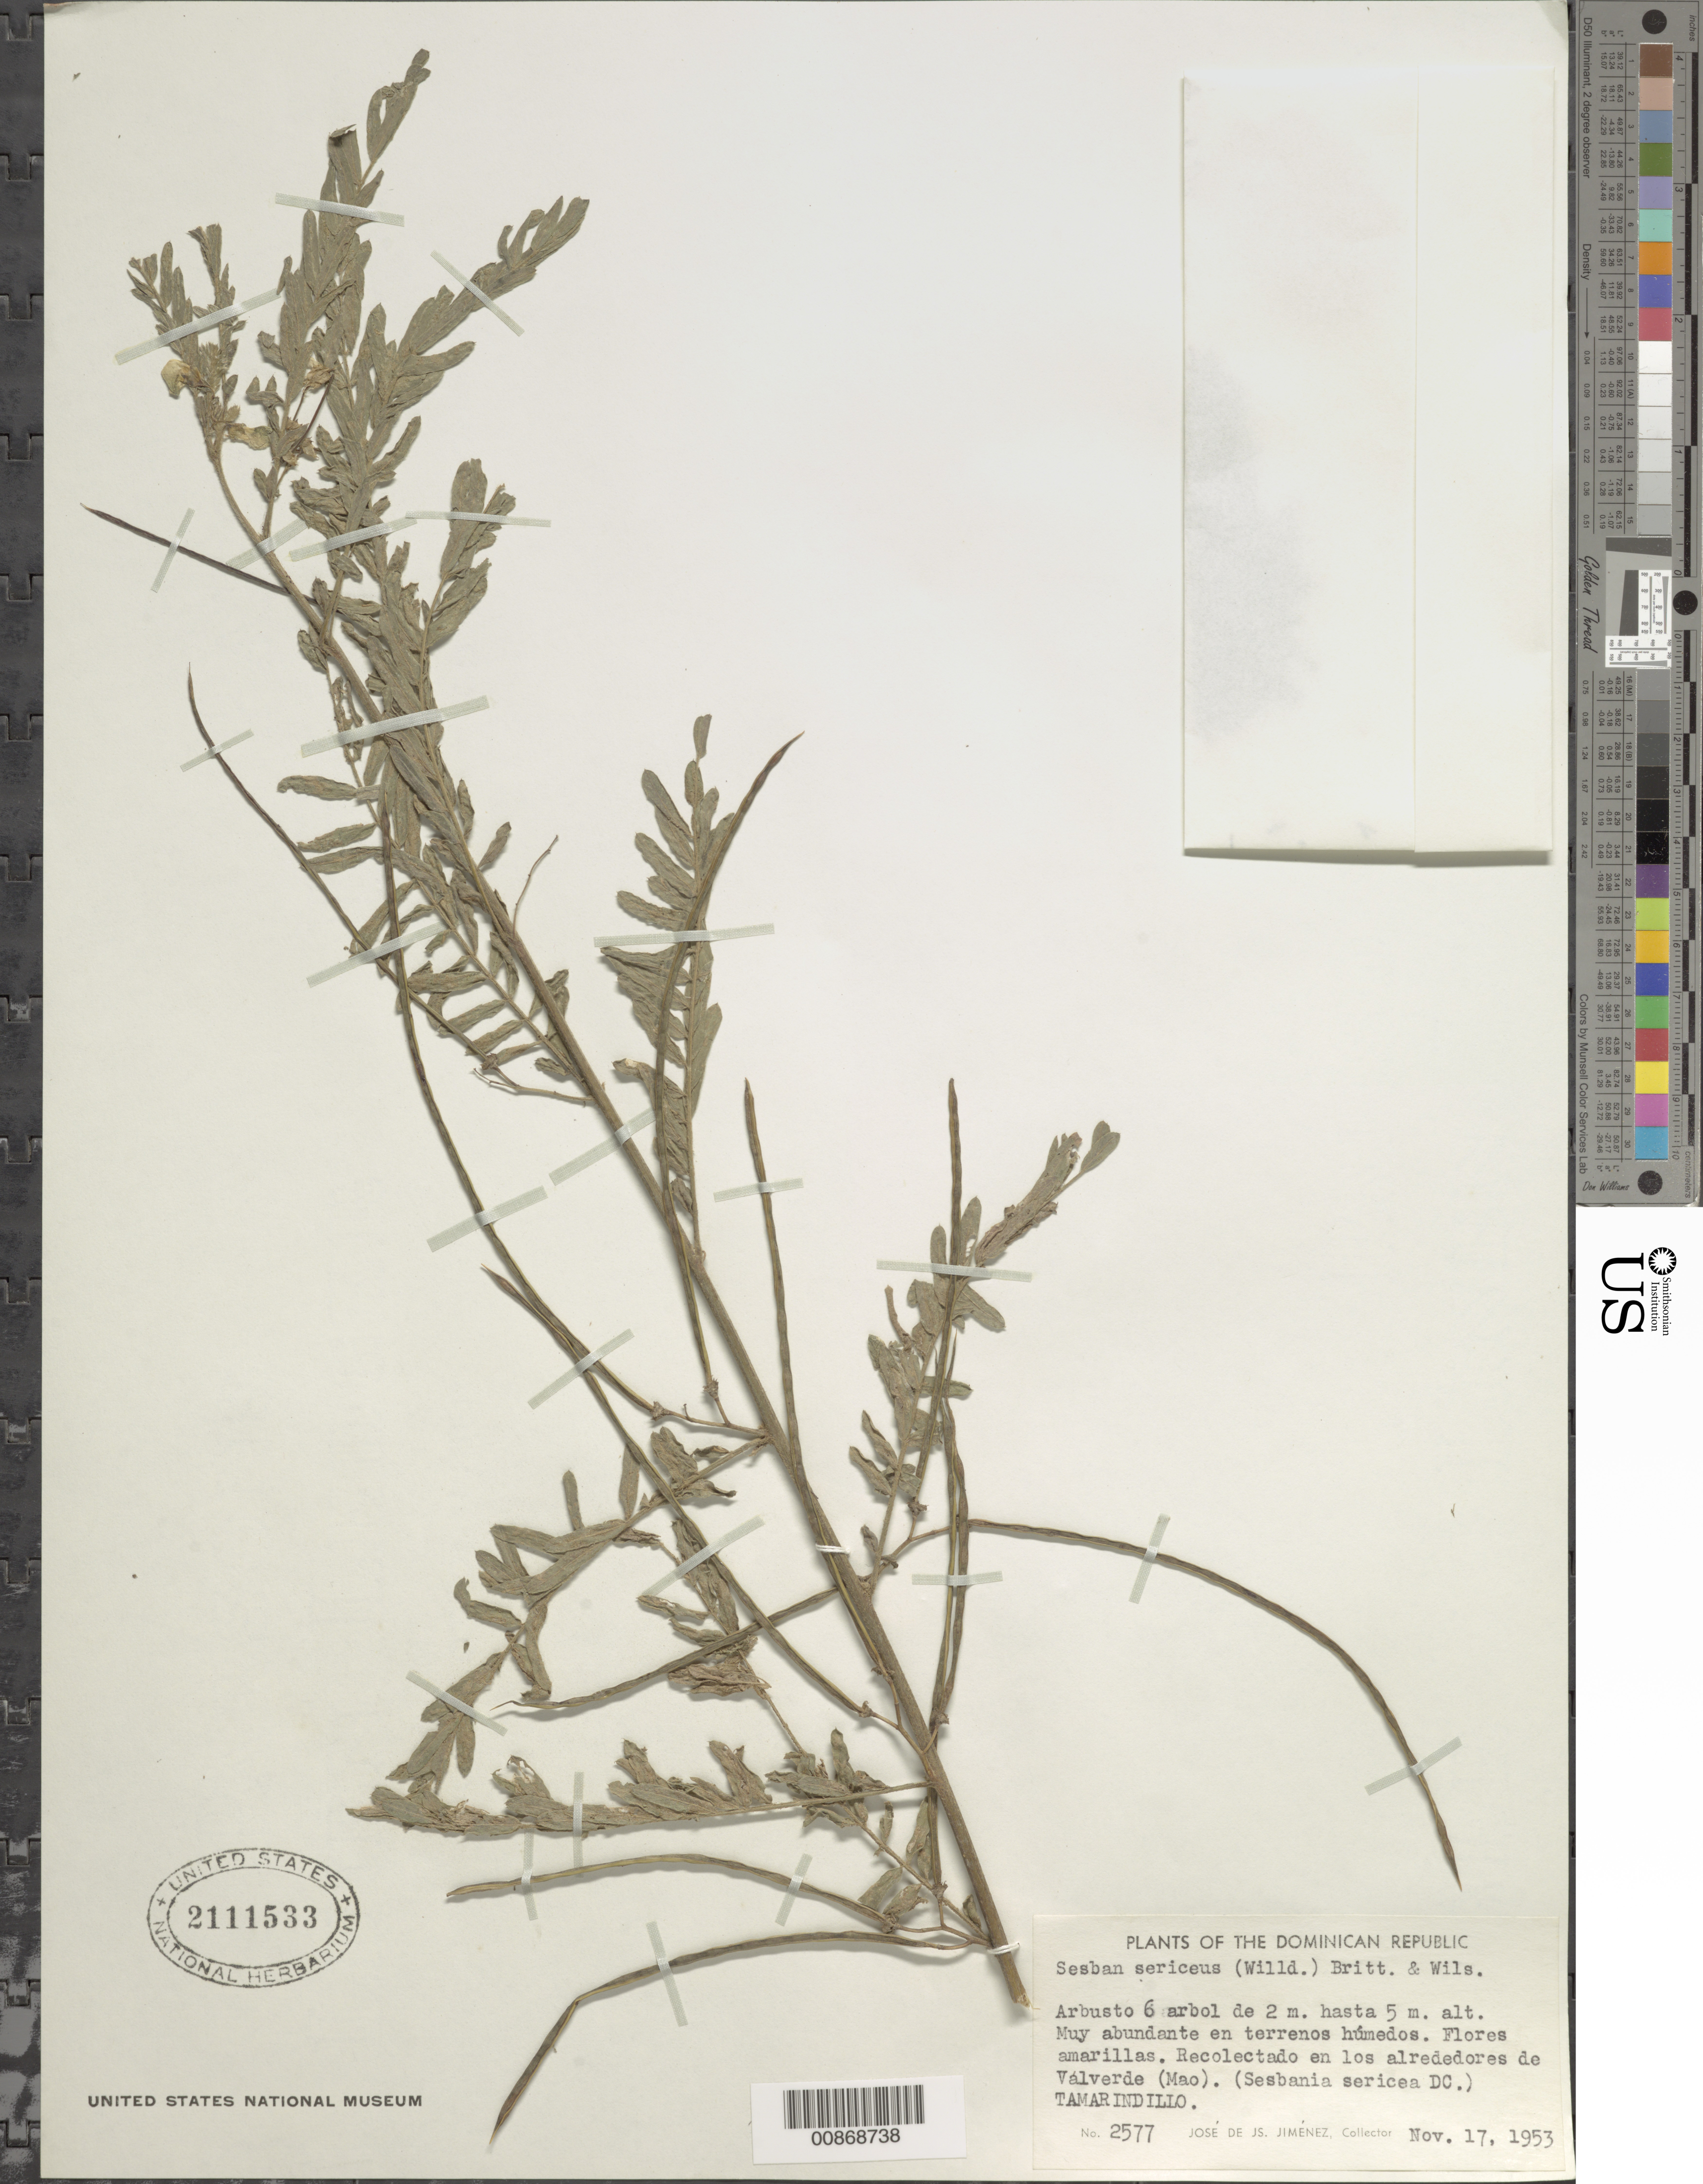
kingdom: Plantae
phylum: Tracheophyta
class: Magnoliopsida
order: Fabales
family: Fabaceae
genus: Sesbania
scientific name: Sesbania sericea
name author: (Willd.) Link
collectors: J. J. Jiménez Almonte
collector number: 2577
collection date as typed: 17 Nov 1953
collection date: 1953-11-17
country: Dominican Republic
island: Hispaniola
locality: Alrededores de Valverde (Mao).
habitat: Muy abundante en terrenos húmedos.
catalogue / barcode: US 2111533